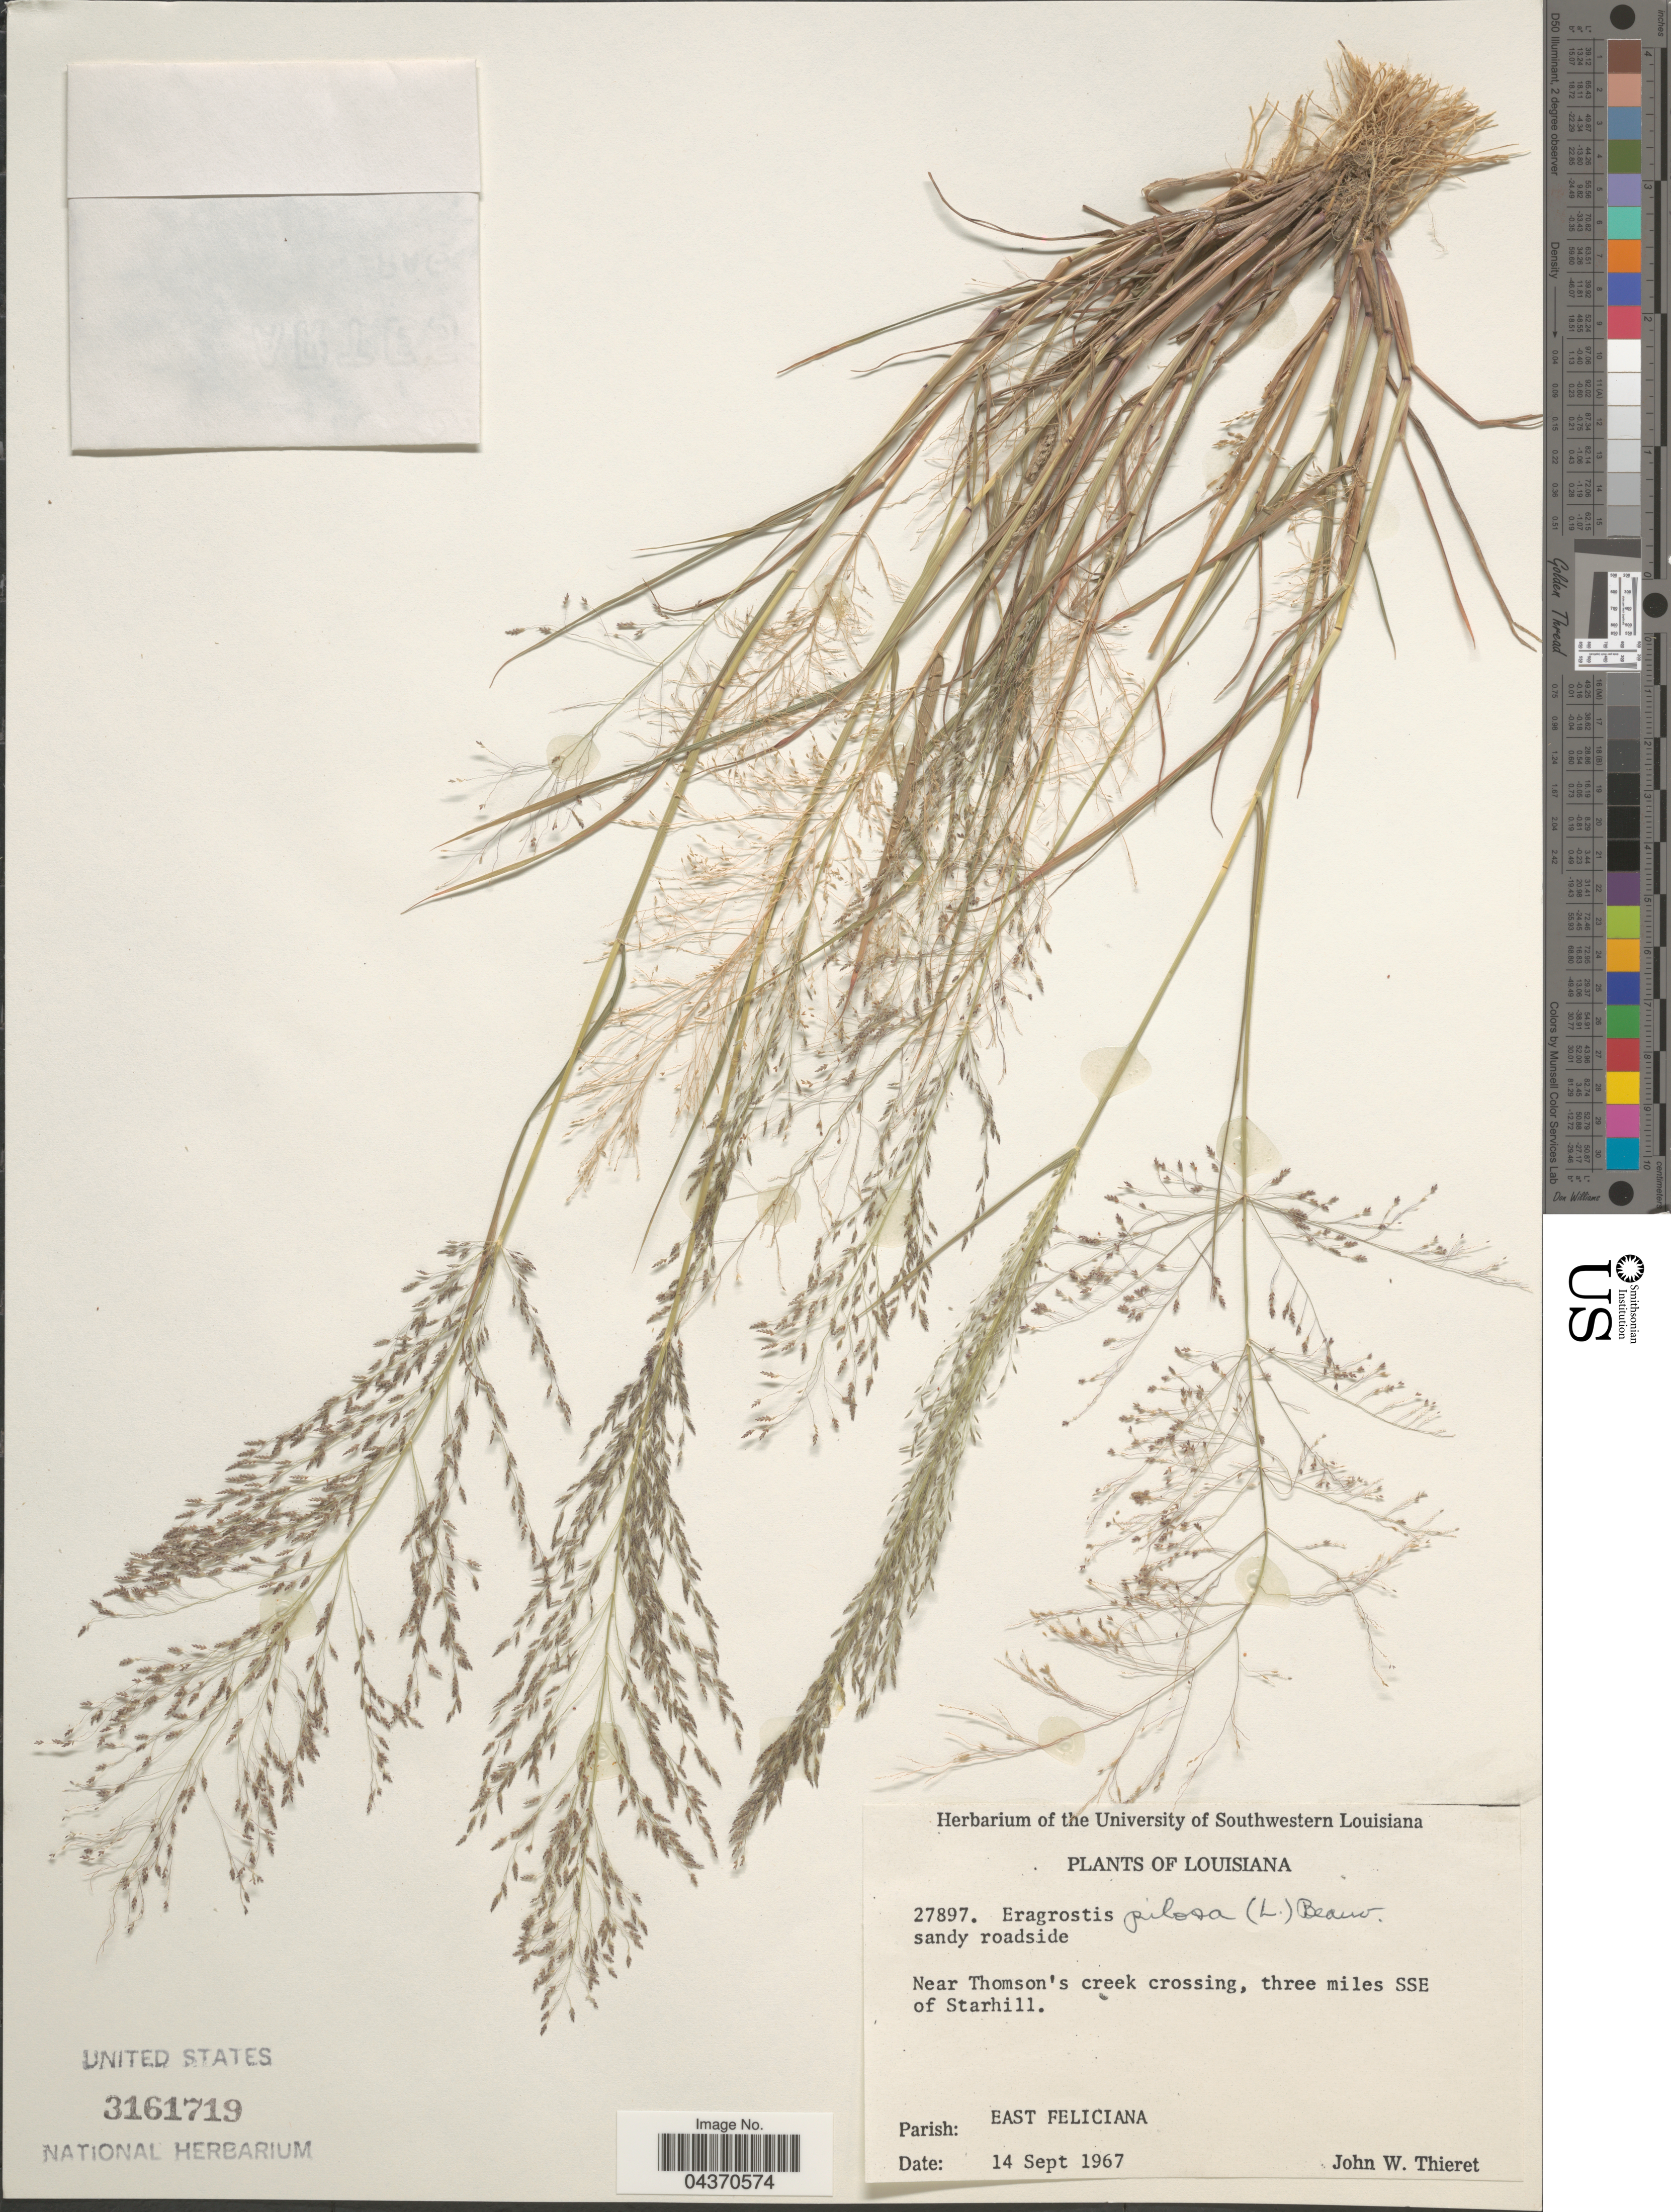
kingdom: Plantae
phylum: Tracheophyta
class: Liliopsida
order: Poales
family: Poaceae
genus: Eragrostis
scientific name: Eragrostis pilosa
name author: (L.) P. Beauv.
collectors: J. W. Thieret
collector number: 27897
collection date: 1967-09-14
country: United States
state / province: Louisiana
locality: Near Thomson's creek crossing, three miles SSE of Starhill. Parish: East Feliciana.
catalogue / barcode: US 3161719